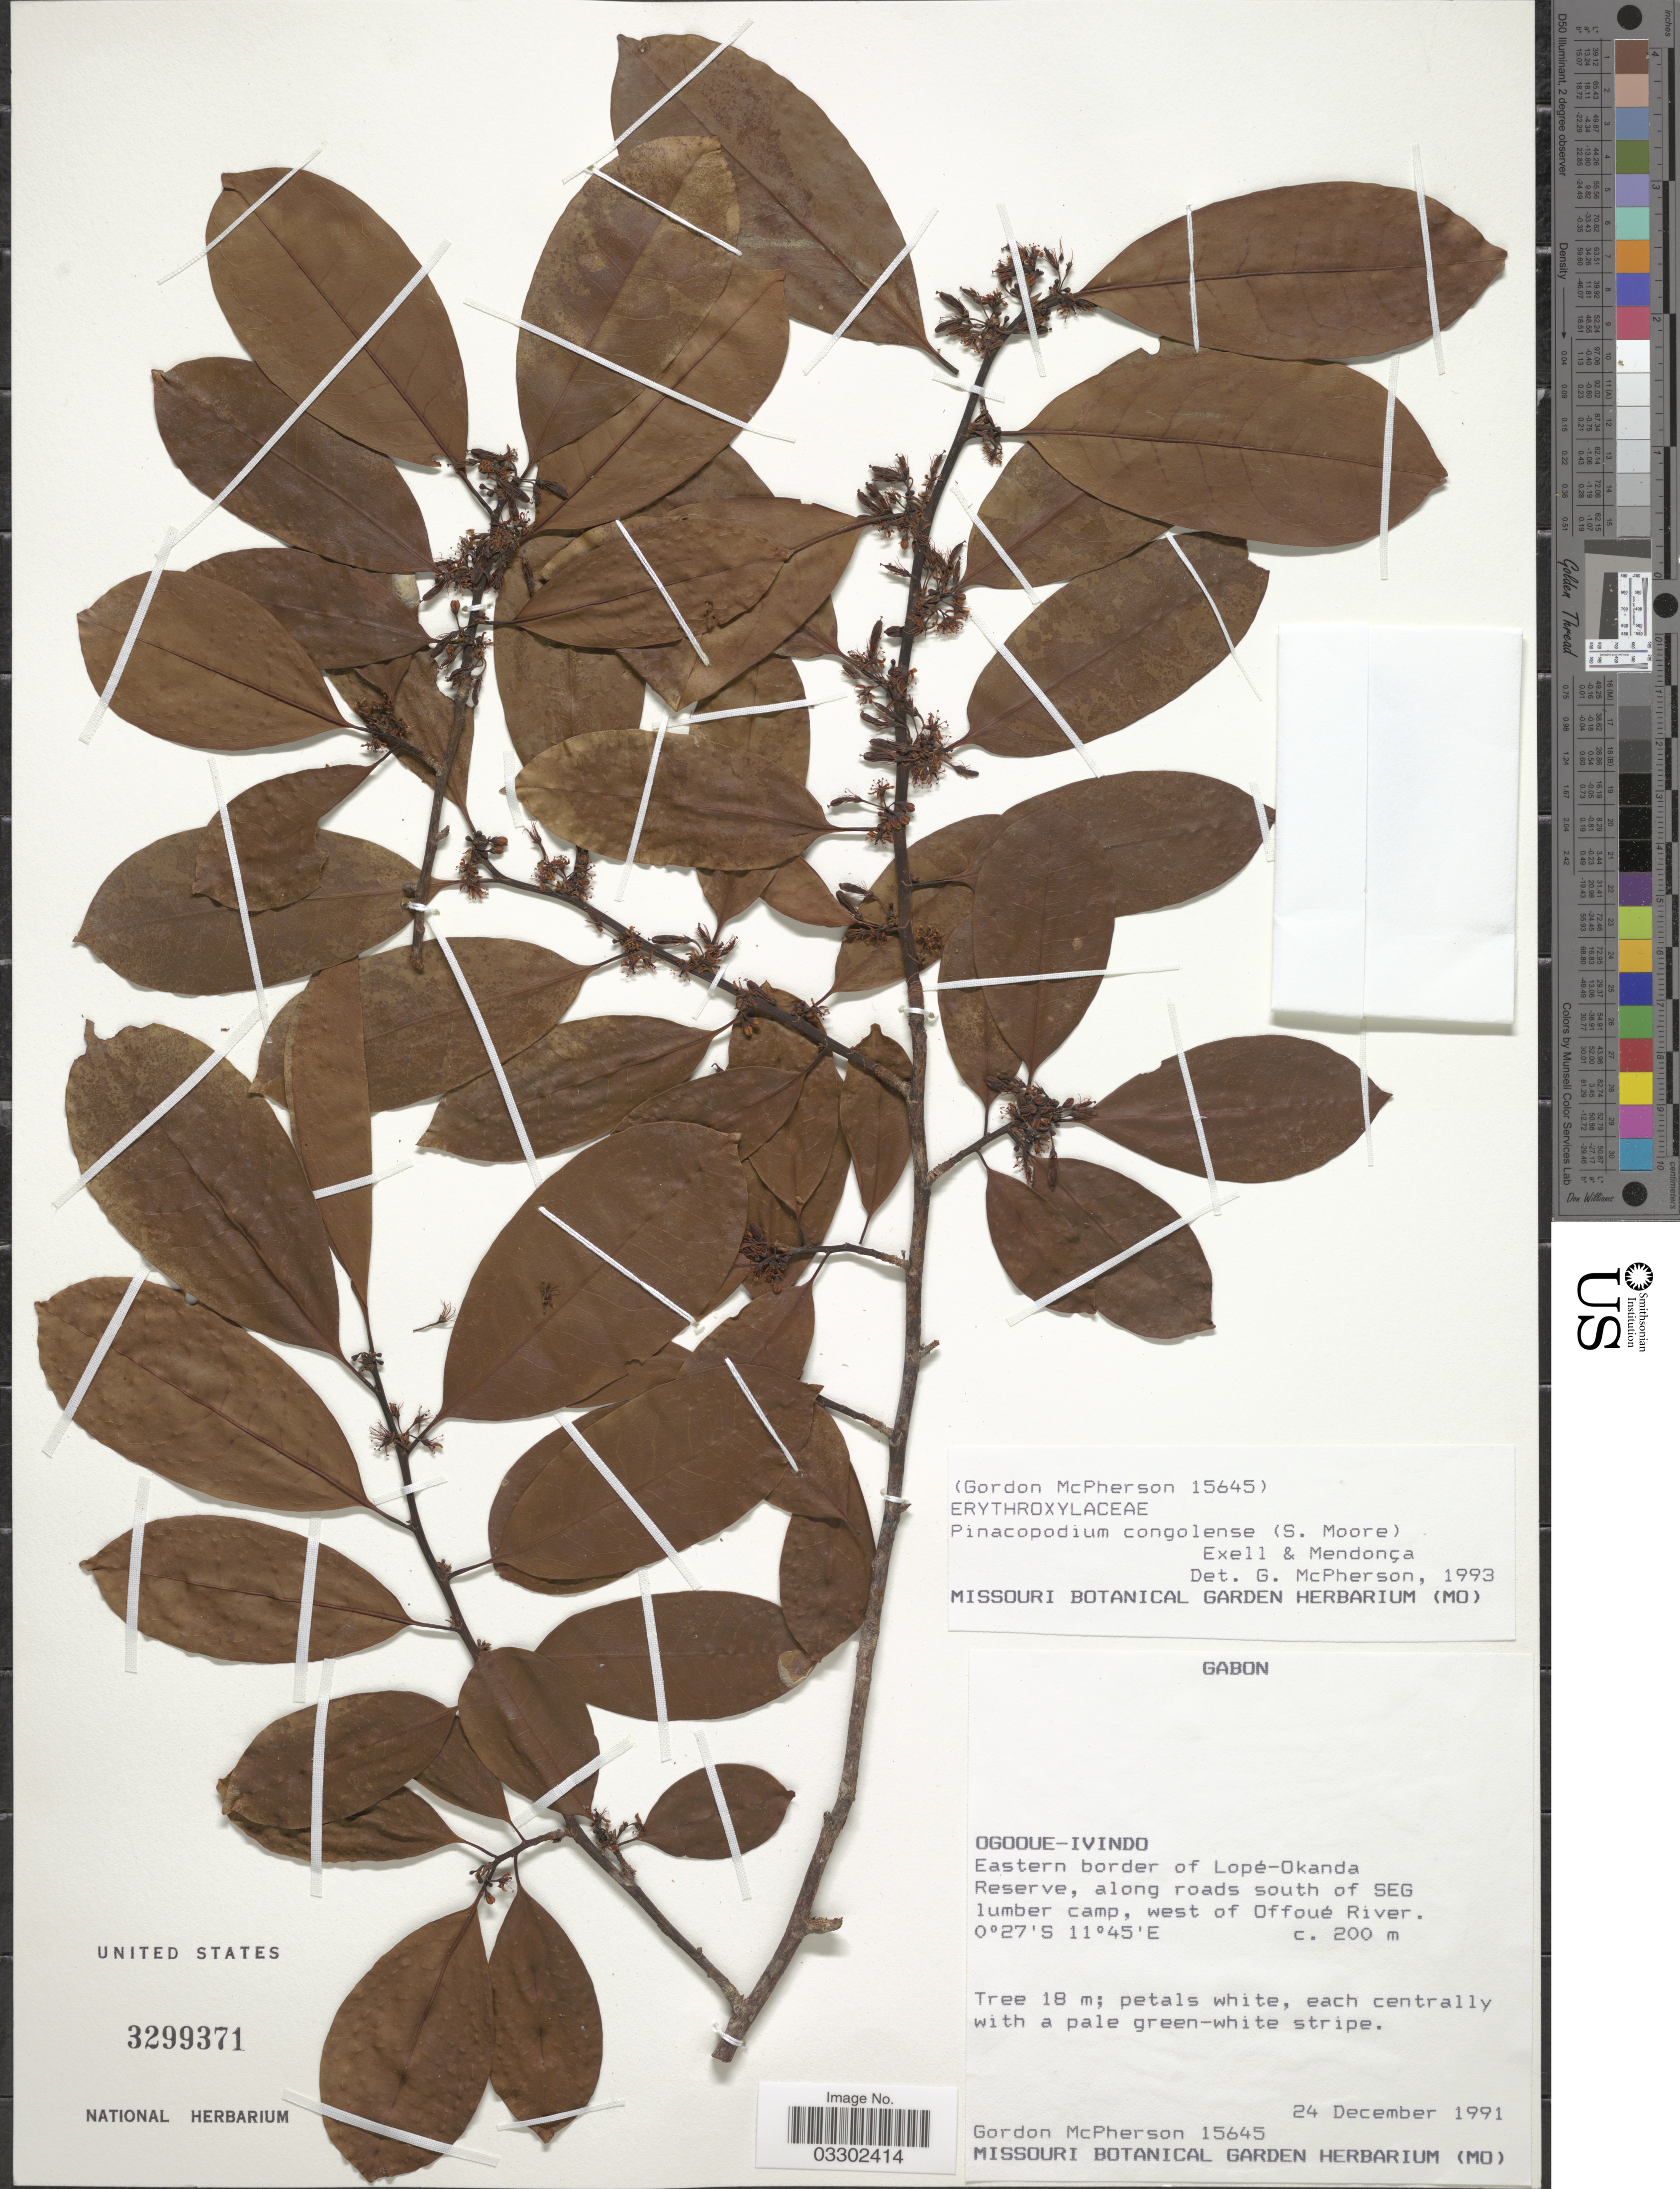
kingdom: Plantae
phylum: Tracheophyta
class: Magnoliopsida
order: Malpighiales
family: Erythroxylaceae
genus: Pinacopodium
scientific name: Pinacopodium congolense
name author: (S. Moore) Exell & Mendonça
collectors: G. D. McPherson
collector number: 15645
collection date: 1991-12-24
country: Gabon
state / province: Ogooue-Ivindo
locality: Eastern border of Lopé-Okanda Reserve, along roads south of SEG lumber camp, west of Offoué River.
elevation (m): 200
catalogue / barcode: US 3299371